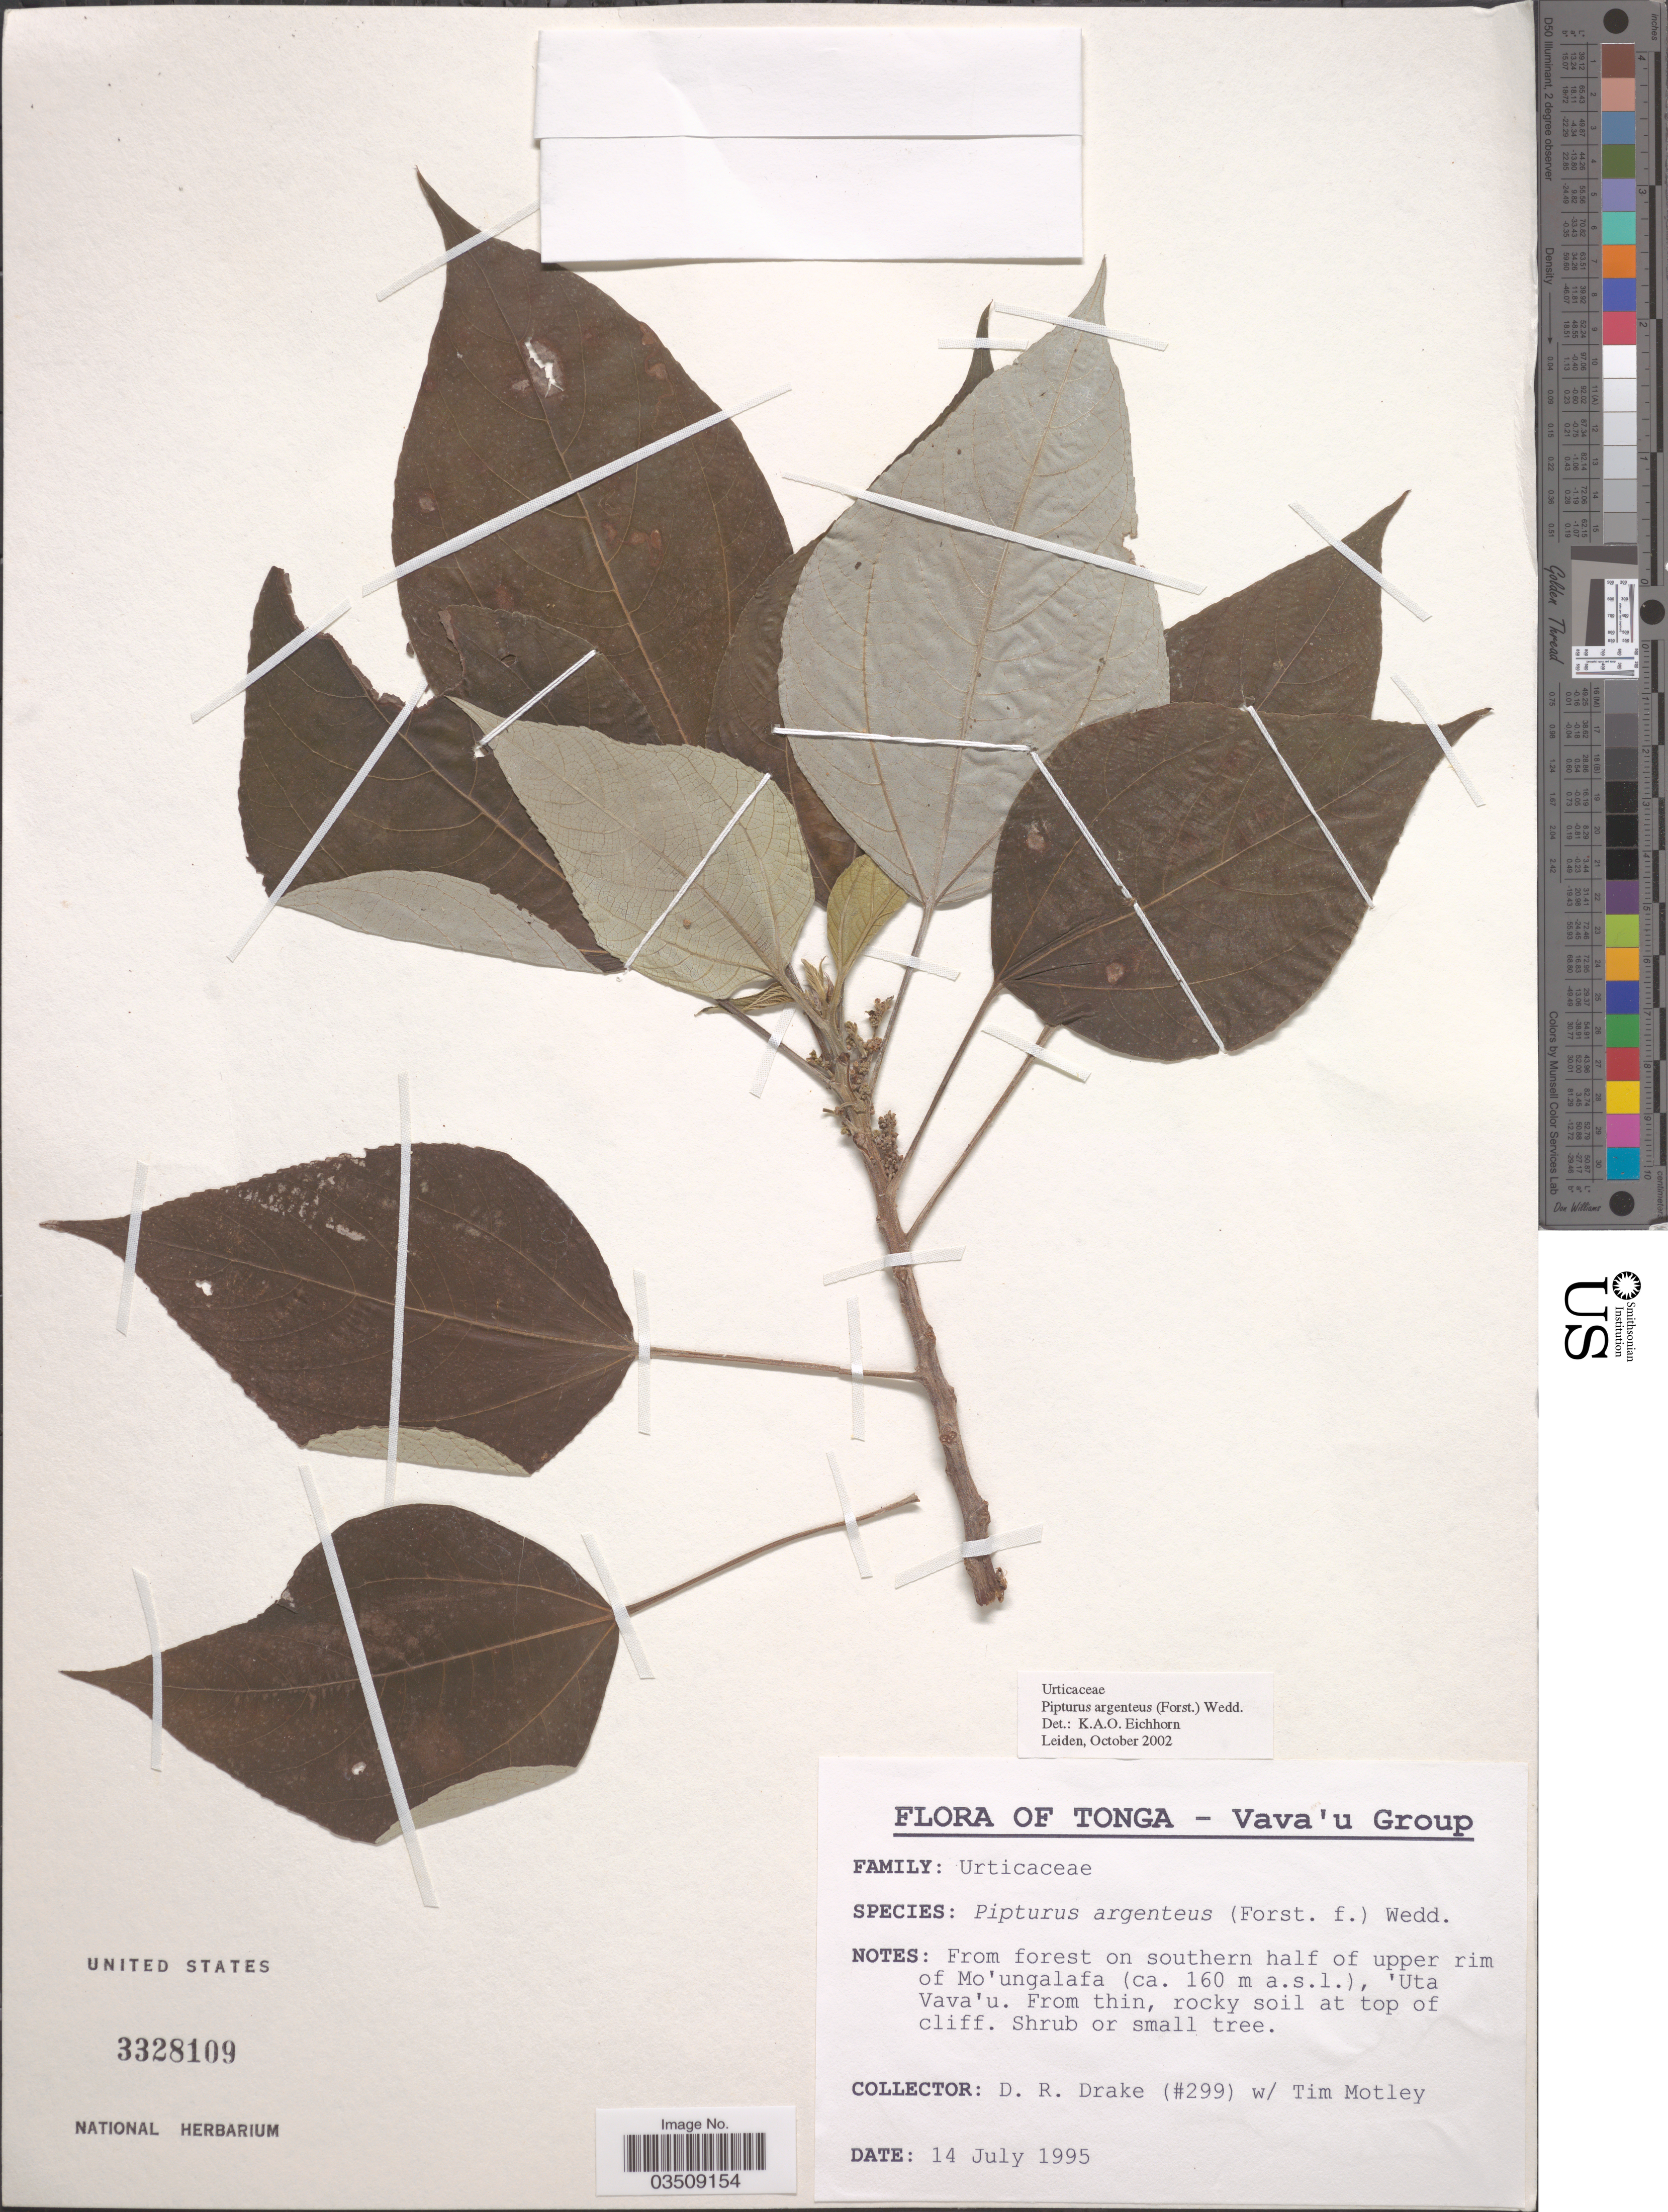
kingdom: Plantae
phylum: Tracheophyta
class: Magnoliopsida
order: Rosales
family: Urticaceae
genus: Pipturus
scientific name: Pipturus argenteus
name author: (G. Forst.) Wedd.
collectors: D.R. Drake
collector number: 299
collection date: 1995-07-14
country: Tonga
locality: Vava'u Group. From forest on southern half of upper rim of Mo'ungalafa, 'Uta Vava'u.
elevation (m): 160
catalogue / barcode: US 3328109